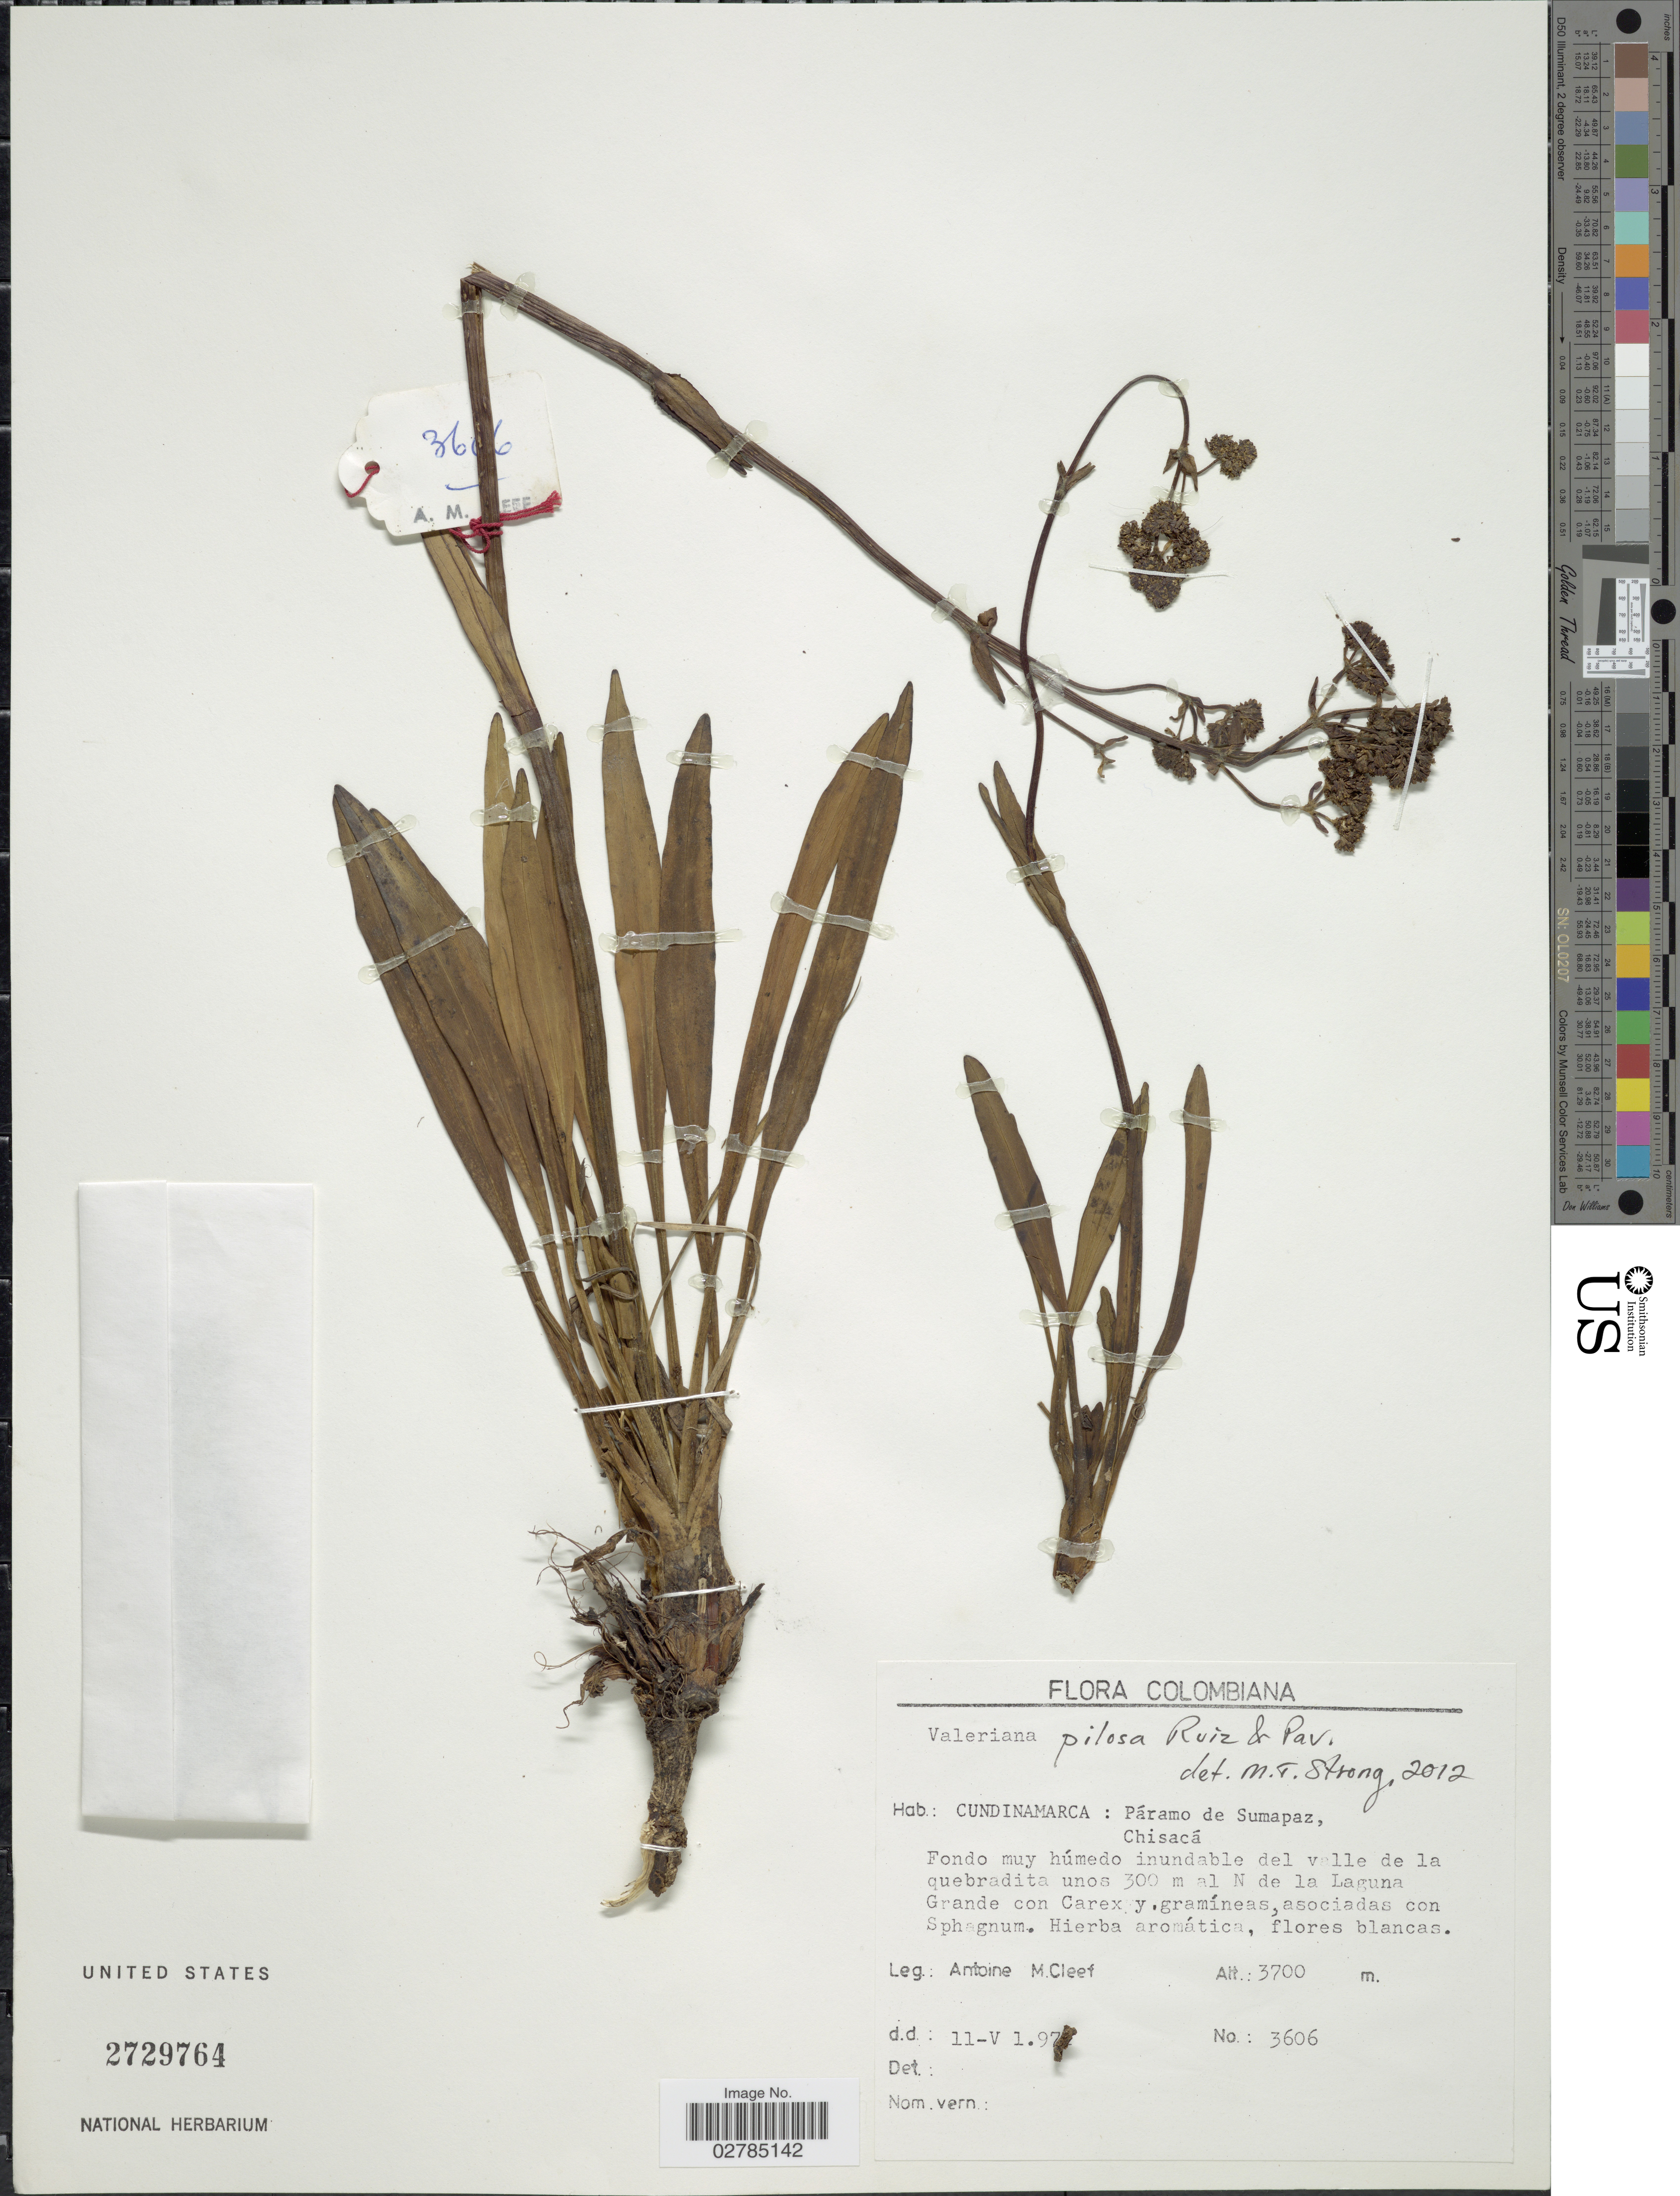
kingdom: Plantae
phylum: Tracheophyta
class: Magnoliopsida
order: Dipsacales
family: Caprifoliaceae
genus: Valeriana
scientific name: Valeriana pilosa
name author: Ruiz & Pav.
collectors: A. M. Cleef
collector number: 3606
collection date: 1974-05-11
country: Colombia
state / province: Cundinamarca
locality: Páramo de Sumapaz, Chisacá, Fondo muy húmedo inundable del valle de la quebradita unos 300 m al N de la Laguna.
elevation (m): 3700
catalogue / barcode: US 2729764